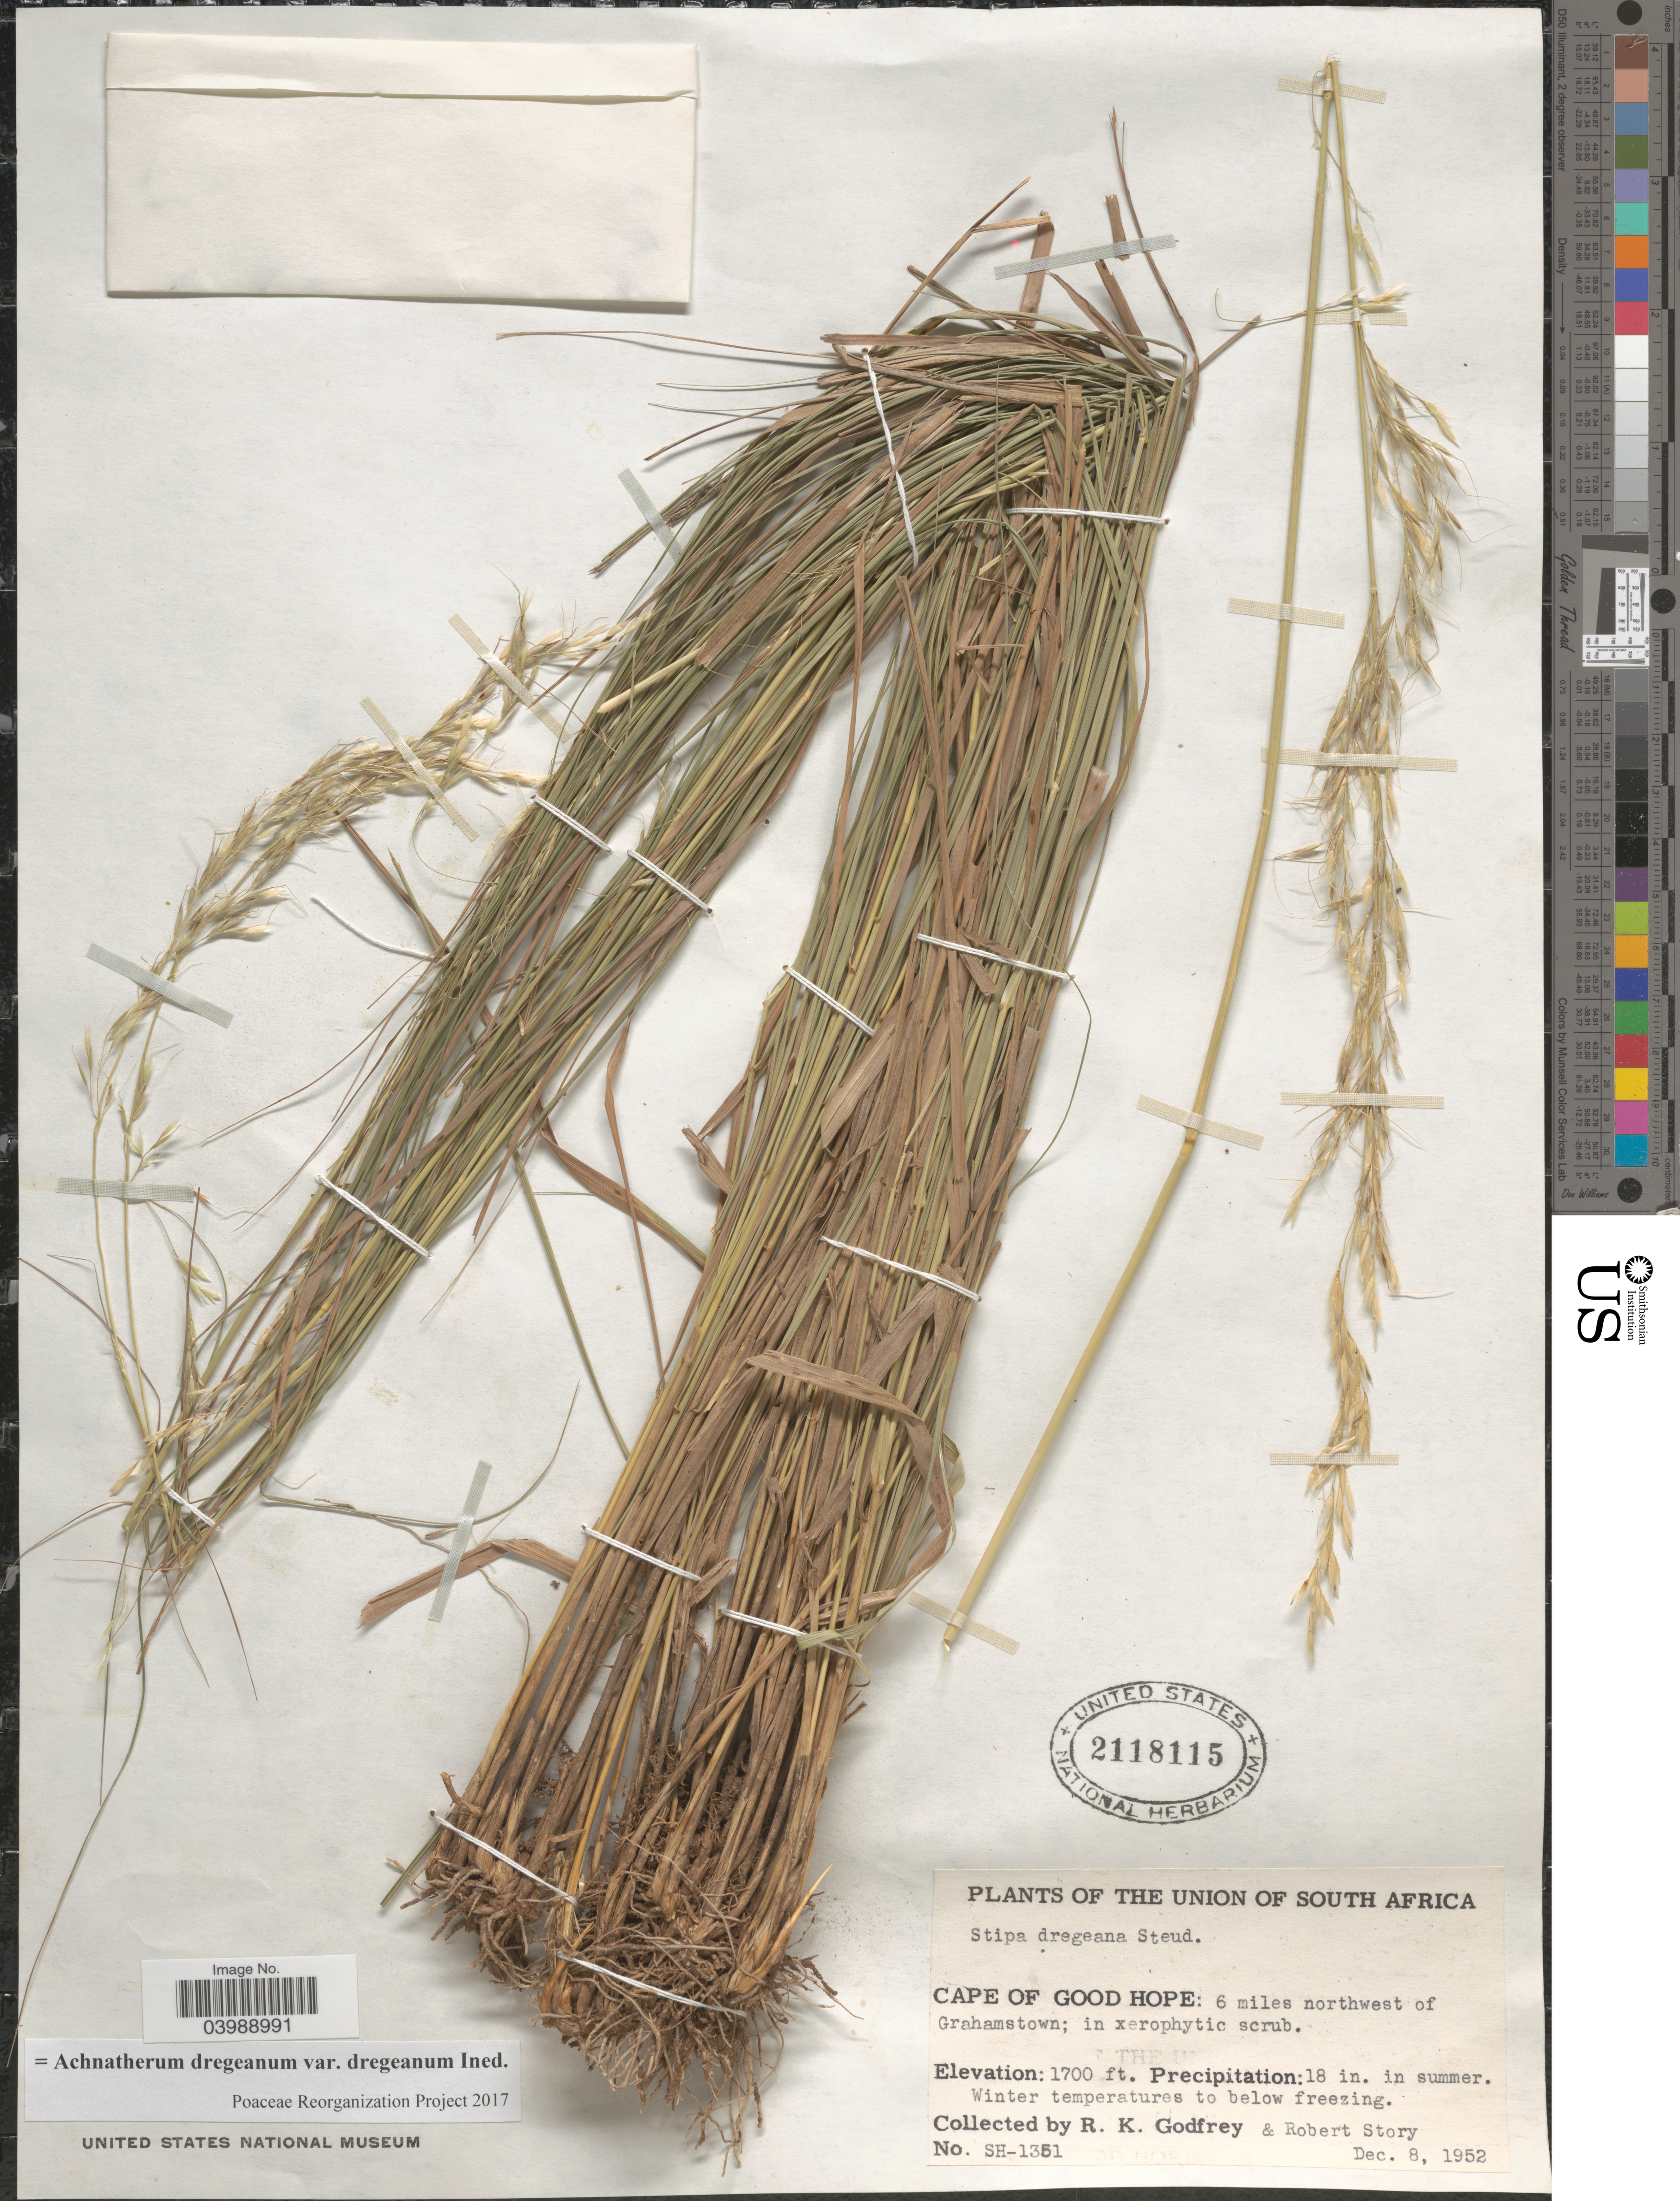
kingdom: Plantae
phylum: Tracheophyta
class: Liliopsida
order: Poales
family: Poaceae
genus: Achnatherum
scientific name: Achnatherum dregeanum var. dregeanum ined.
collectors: R. K. Godfrey & R. Story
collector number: SH-1351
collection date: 1952-12-08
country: South Africa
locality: The Union of South Africa. Cape of Good Hope: 6 miles northwest of Grahamstown.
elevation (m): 518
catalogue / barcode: US 2118115